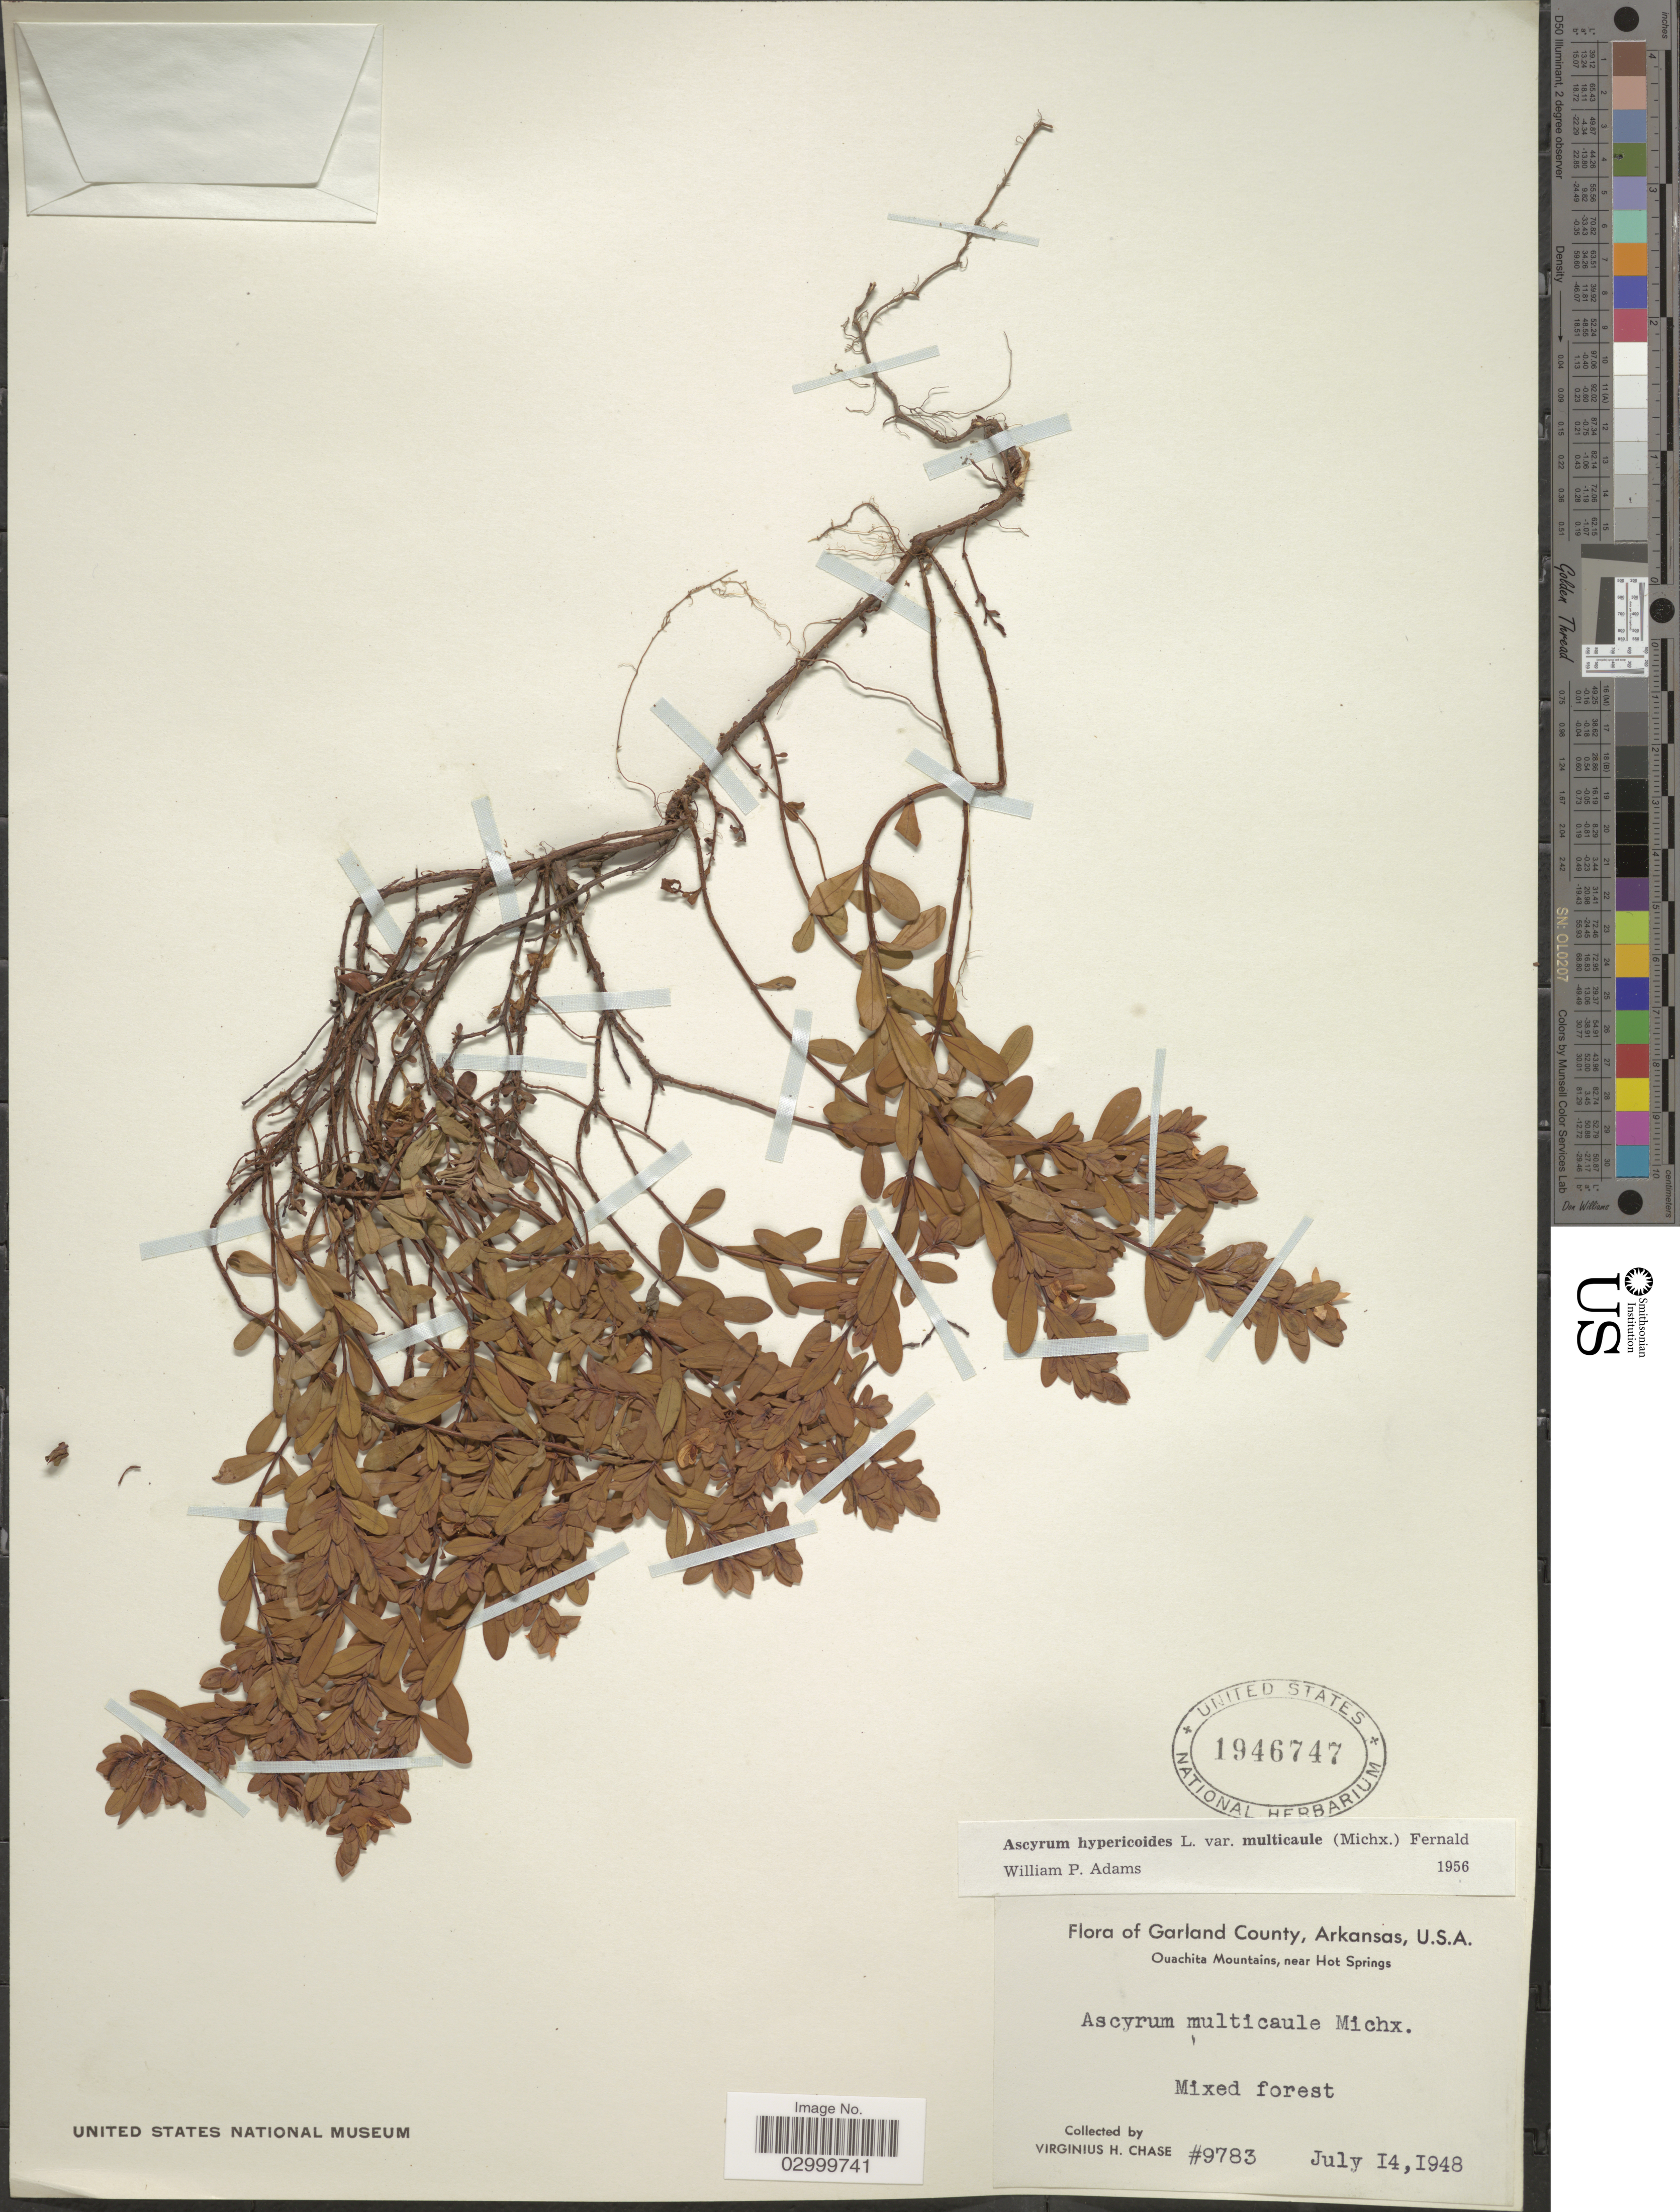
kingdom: Plantae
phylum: Tracheophyta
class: Magnoliopsida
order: Malpighiales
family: Hypericaceae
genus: Hypericum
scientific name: Hypericum stragulum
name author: W.P. Adams & N. Robson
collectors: V. H. Chase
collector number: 9783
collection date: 1948-07-14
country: United States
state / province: Arkansas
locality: Garland County, Ouachita Mountains, near Hot Springs.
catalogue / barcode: US 1946747